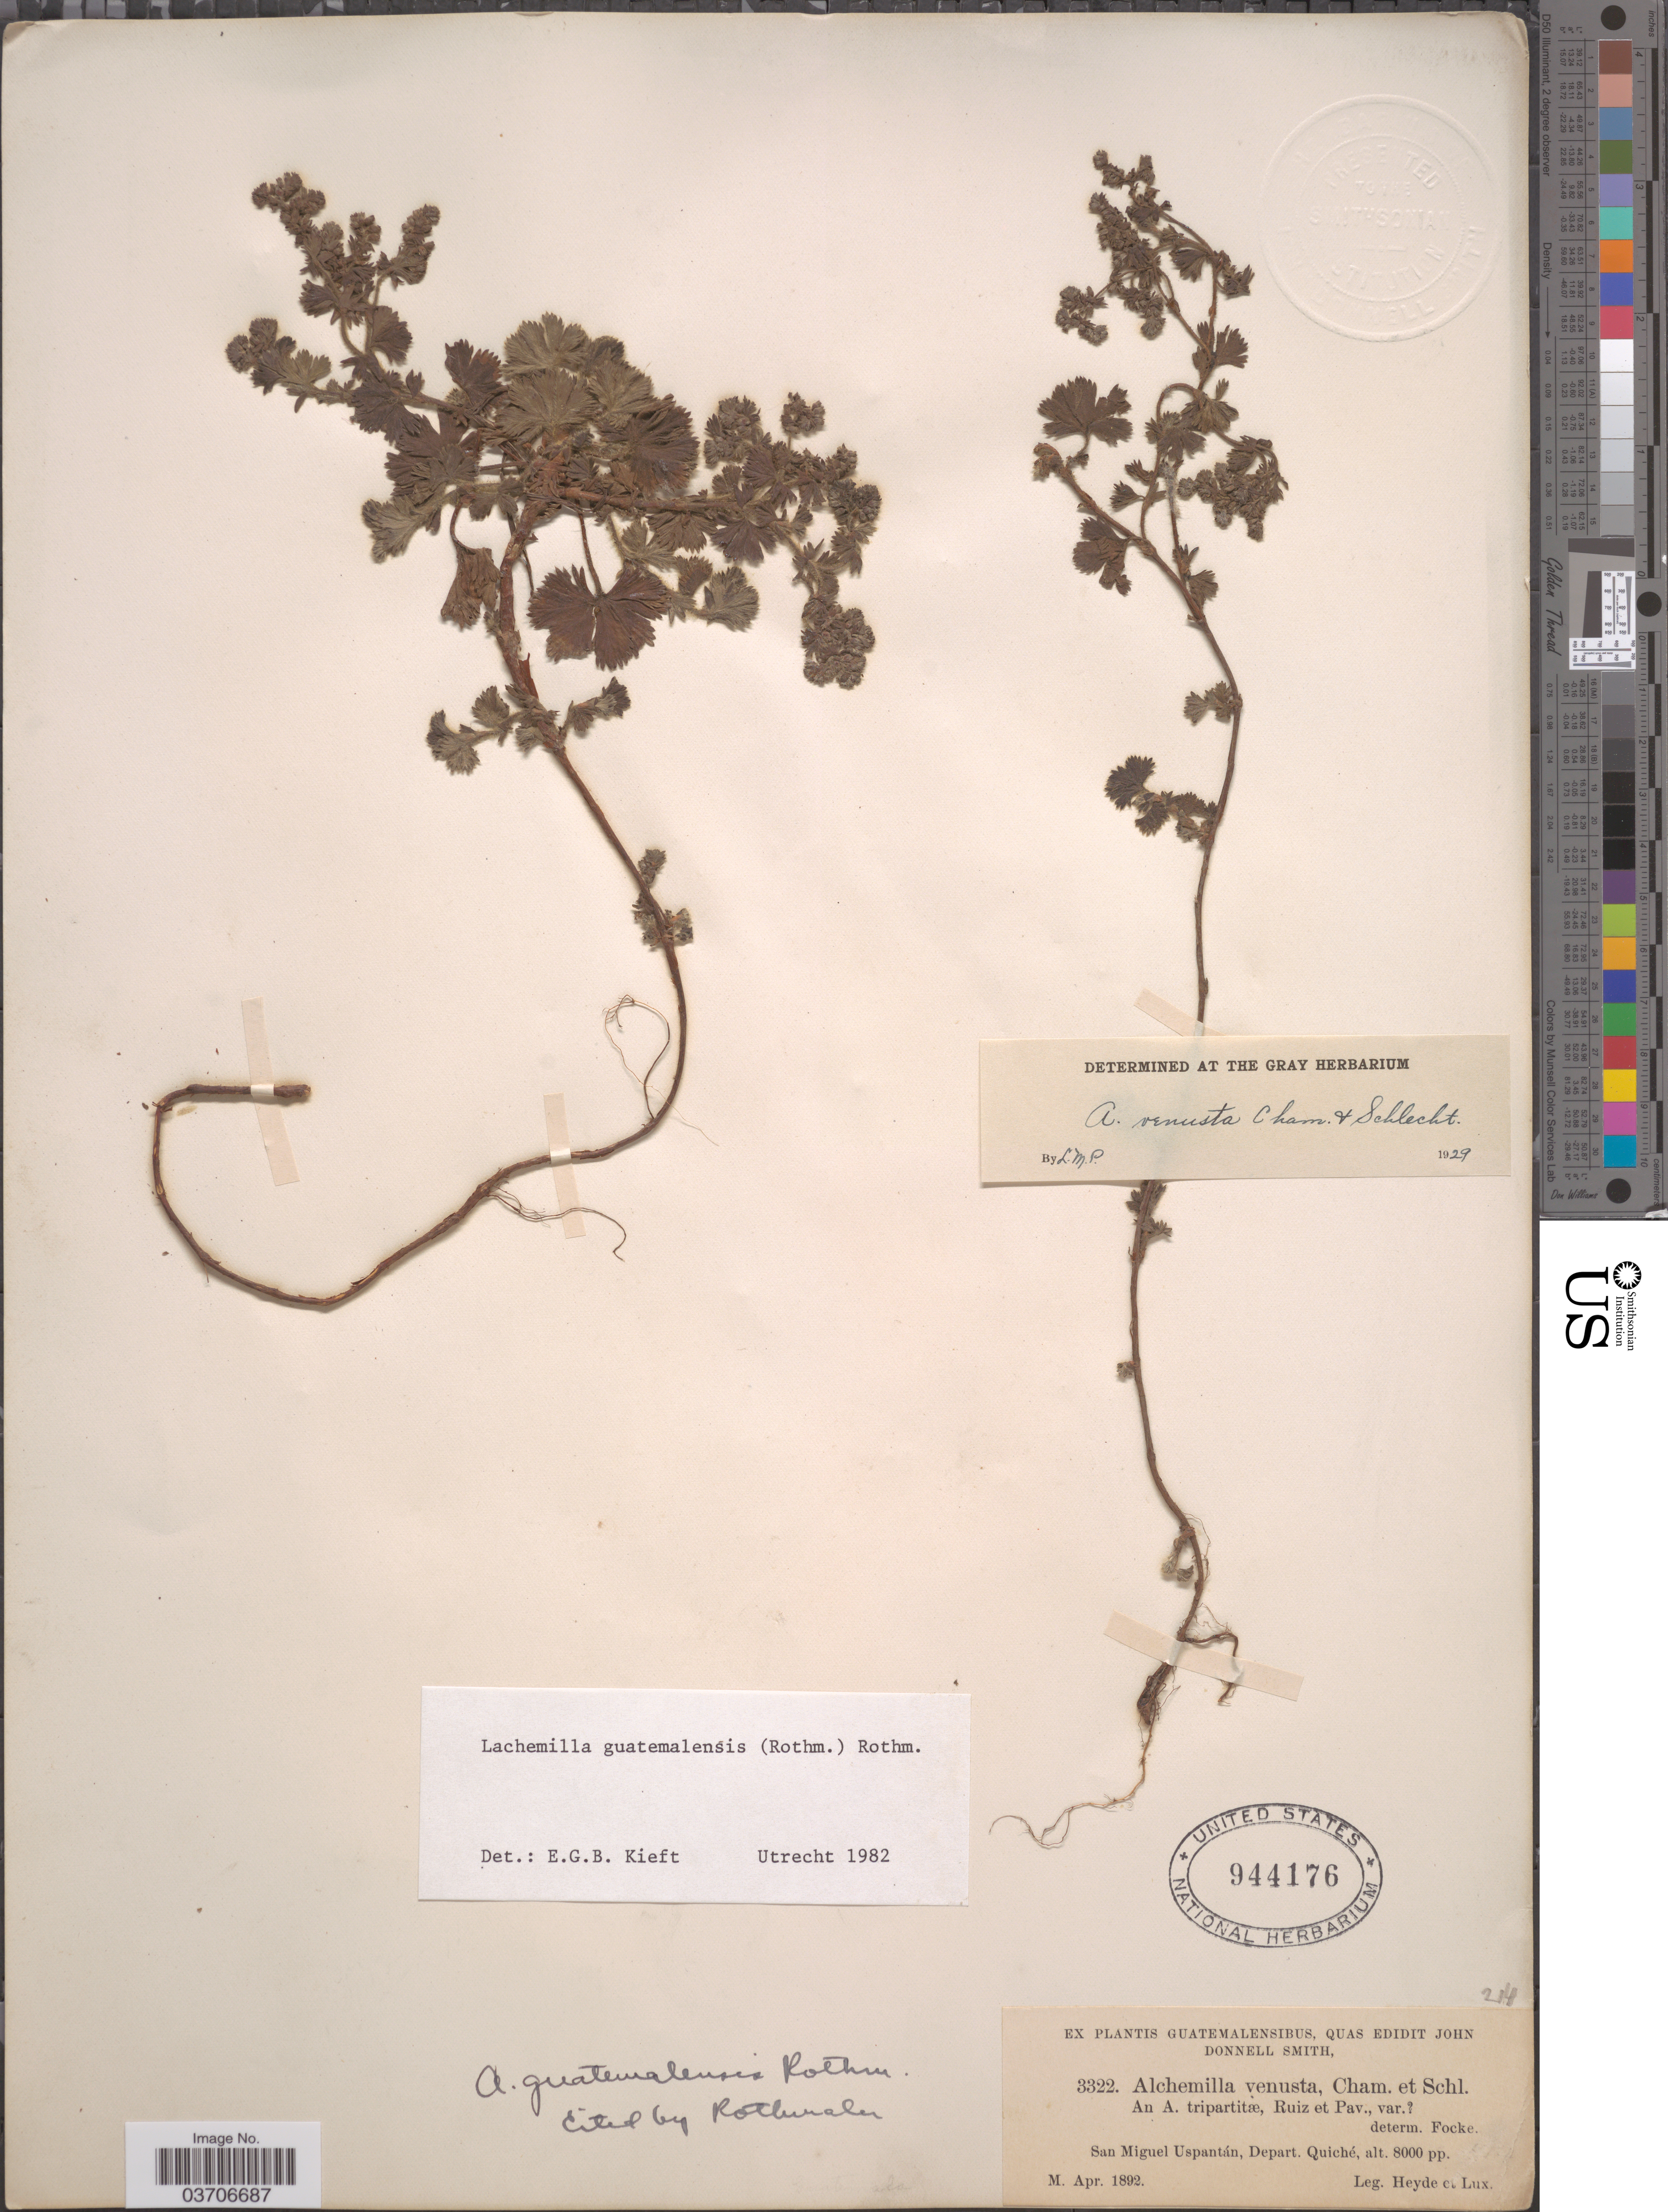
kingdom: Plantae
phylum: Tracheophyta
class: Magnoliopsida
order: Rosales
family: Rosaceae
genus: Lachemilla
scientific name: Lachemilla guatemalensis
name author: (Rothm.) Rothm.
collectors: Heyde & Lux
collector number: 3322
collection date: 1892-04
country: Guatemala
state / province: El Quiche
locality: San Miguel Uspantán, Depart. Quiché.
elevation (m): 2438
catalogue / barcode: US 944176